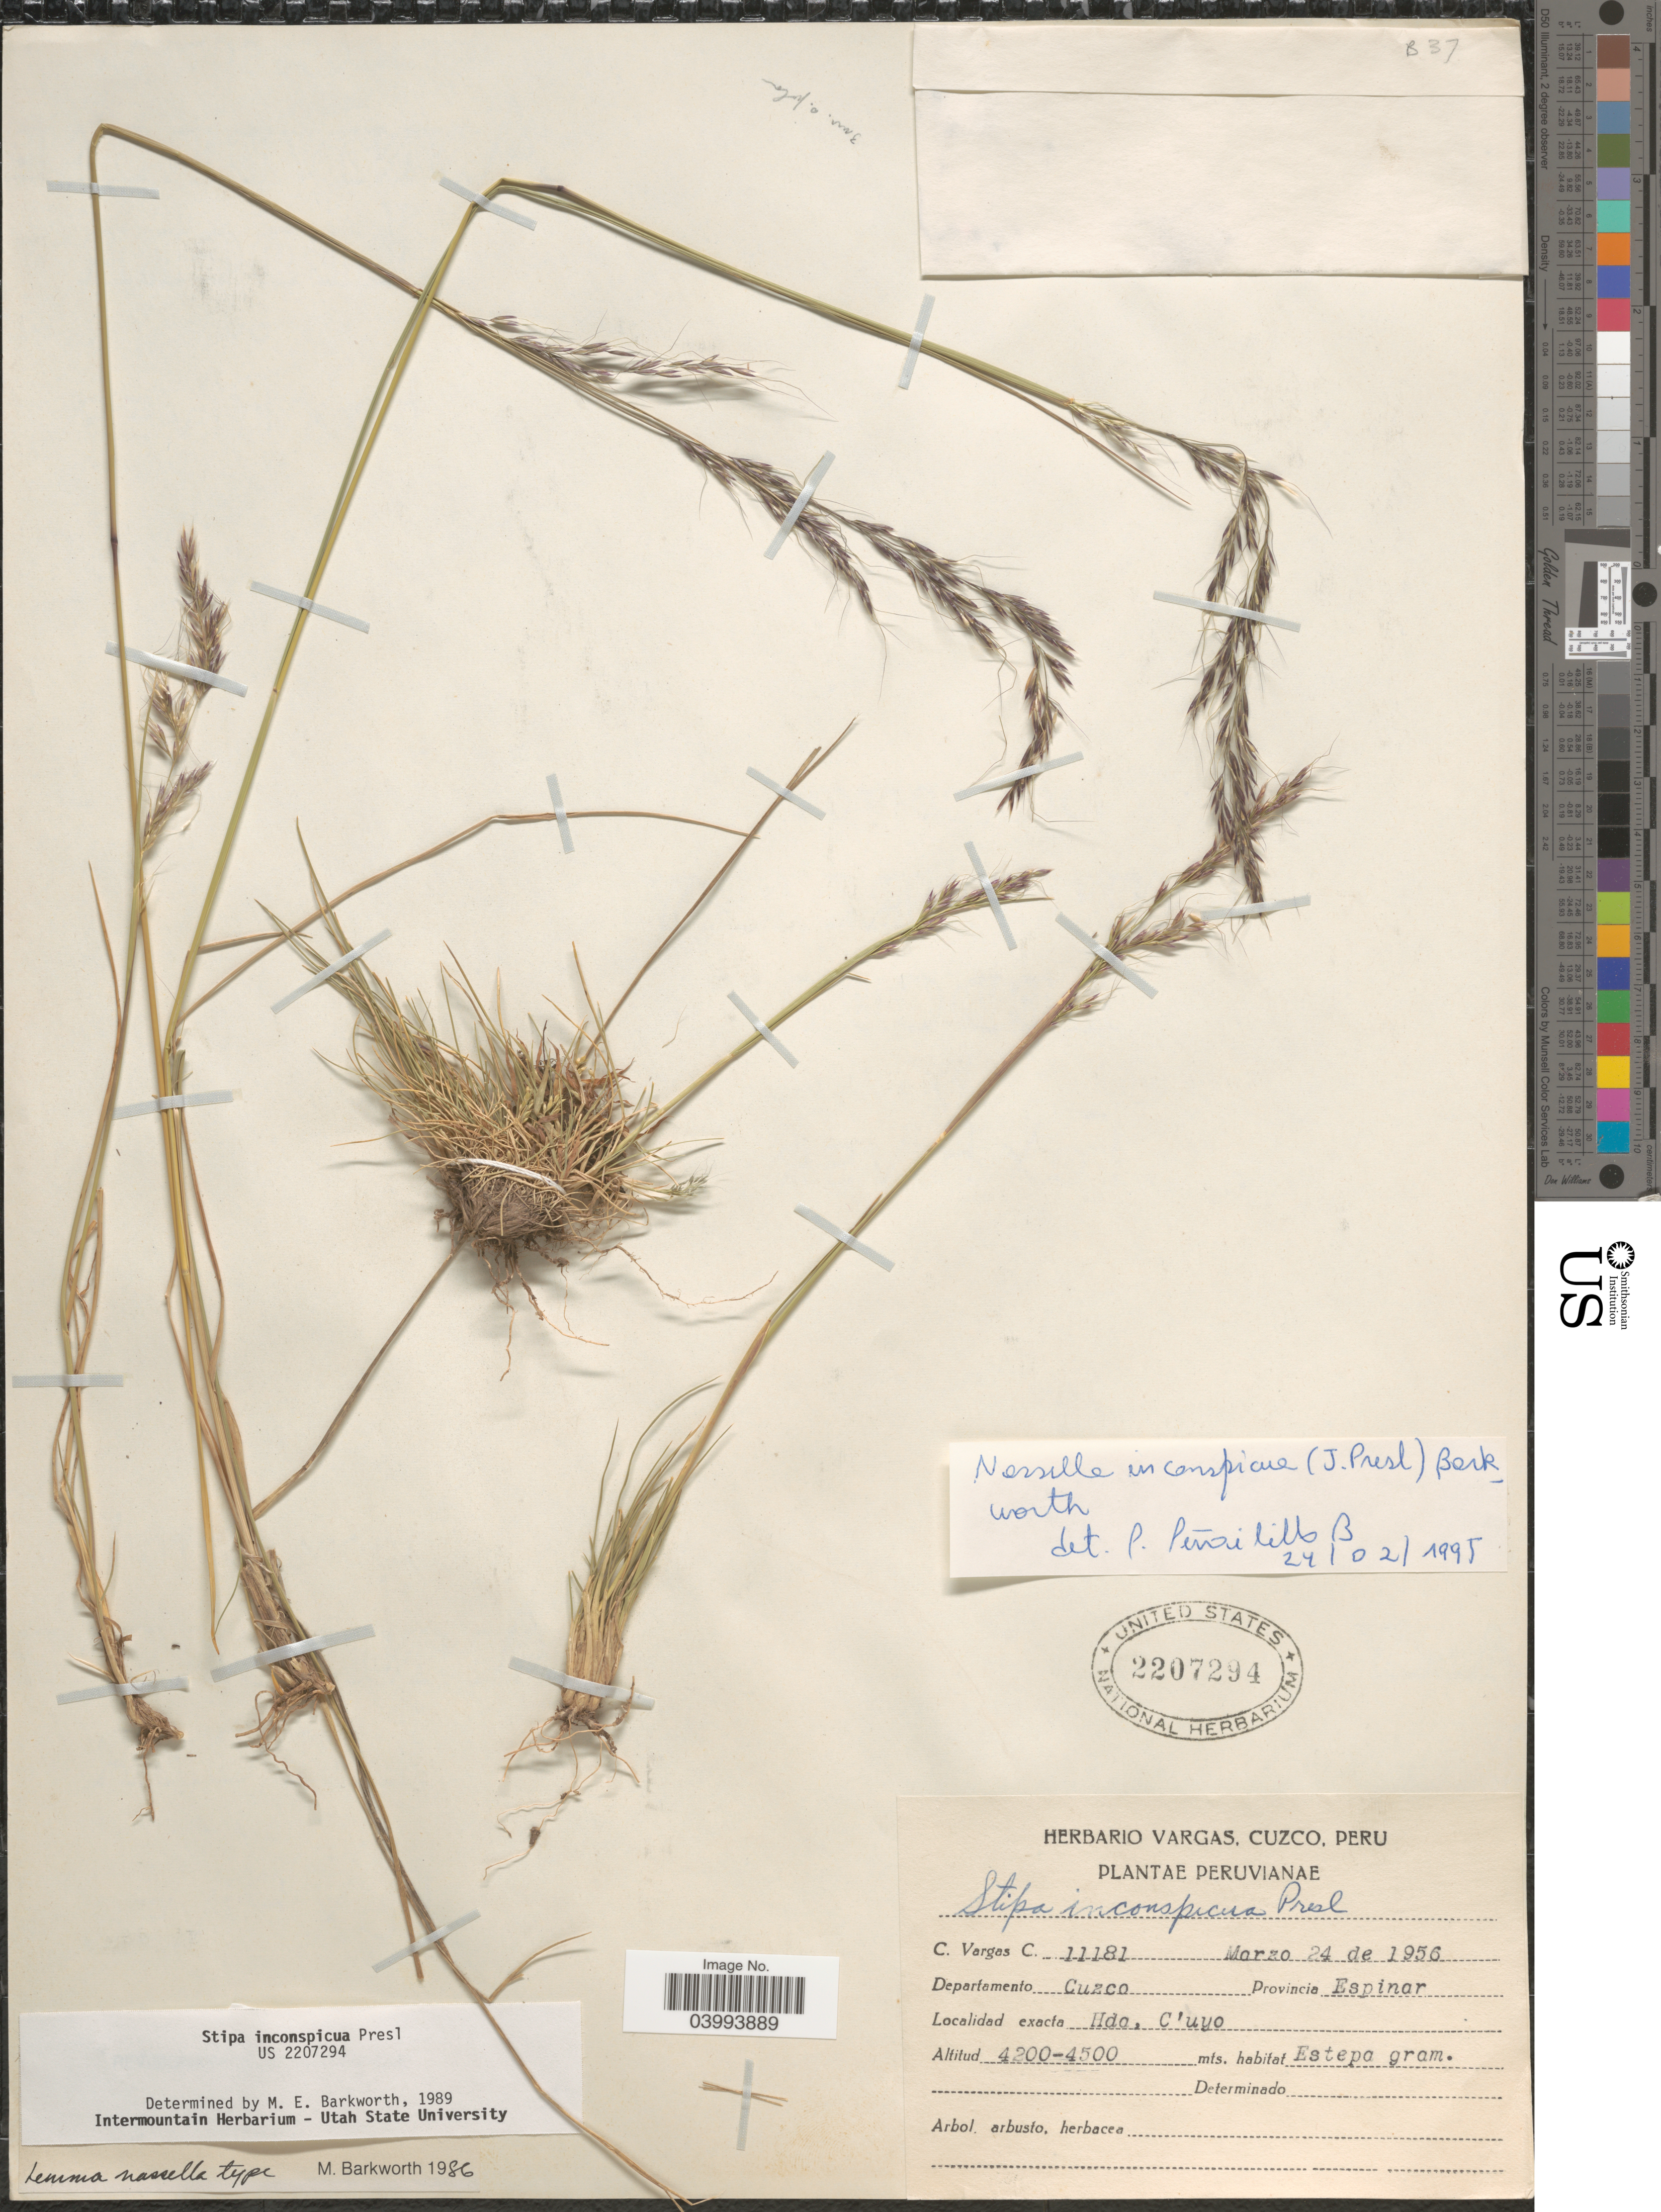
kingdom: Plantae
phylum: Tracheophyta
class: Liliopsida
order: Poales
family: Poaceae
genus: Nassella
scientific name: Nassella inconspicua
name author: (J. Presl) Barkworth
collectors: C. Vargas Calderón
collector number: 11181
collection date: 1956-03-24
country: Peru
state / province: Cusco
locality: Departamento Cuzco. Provincia Espinar. Hda. C'uyo.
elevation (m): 4200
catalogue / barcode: US 2207294